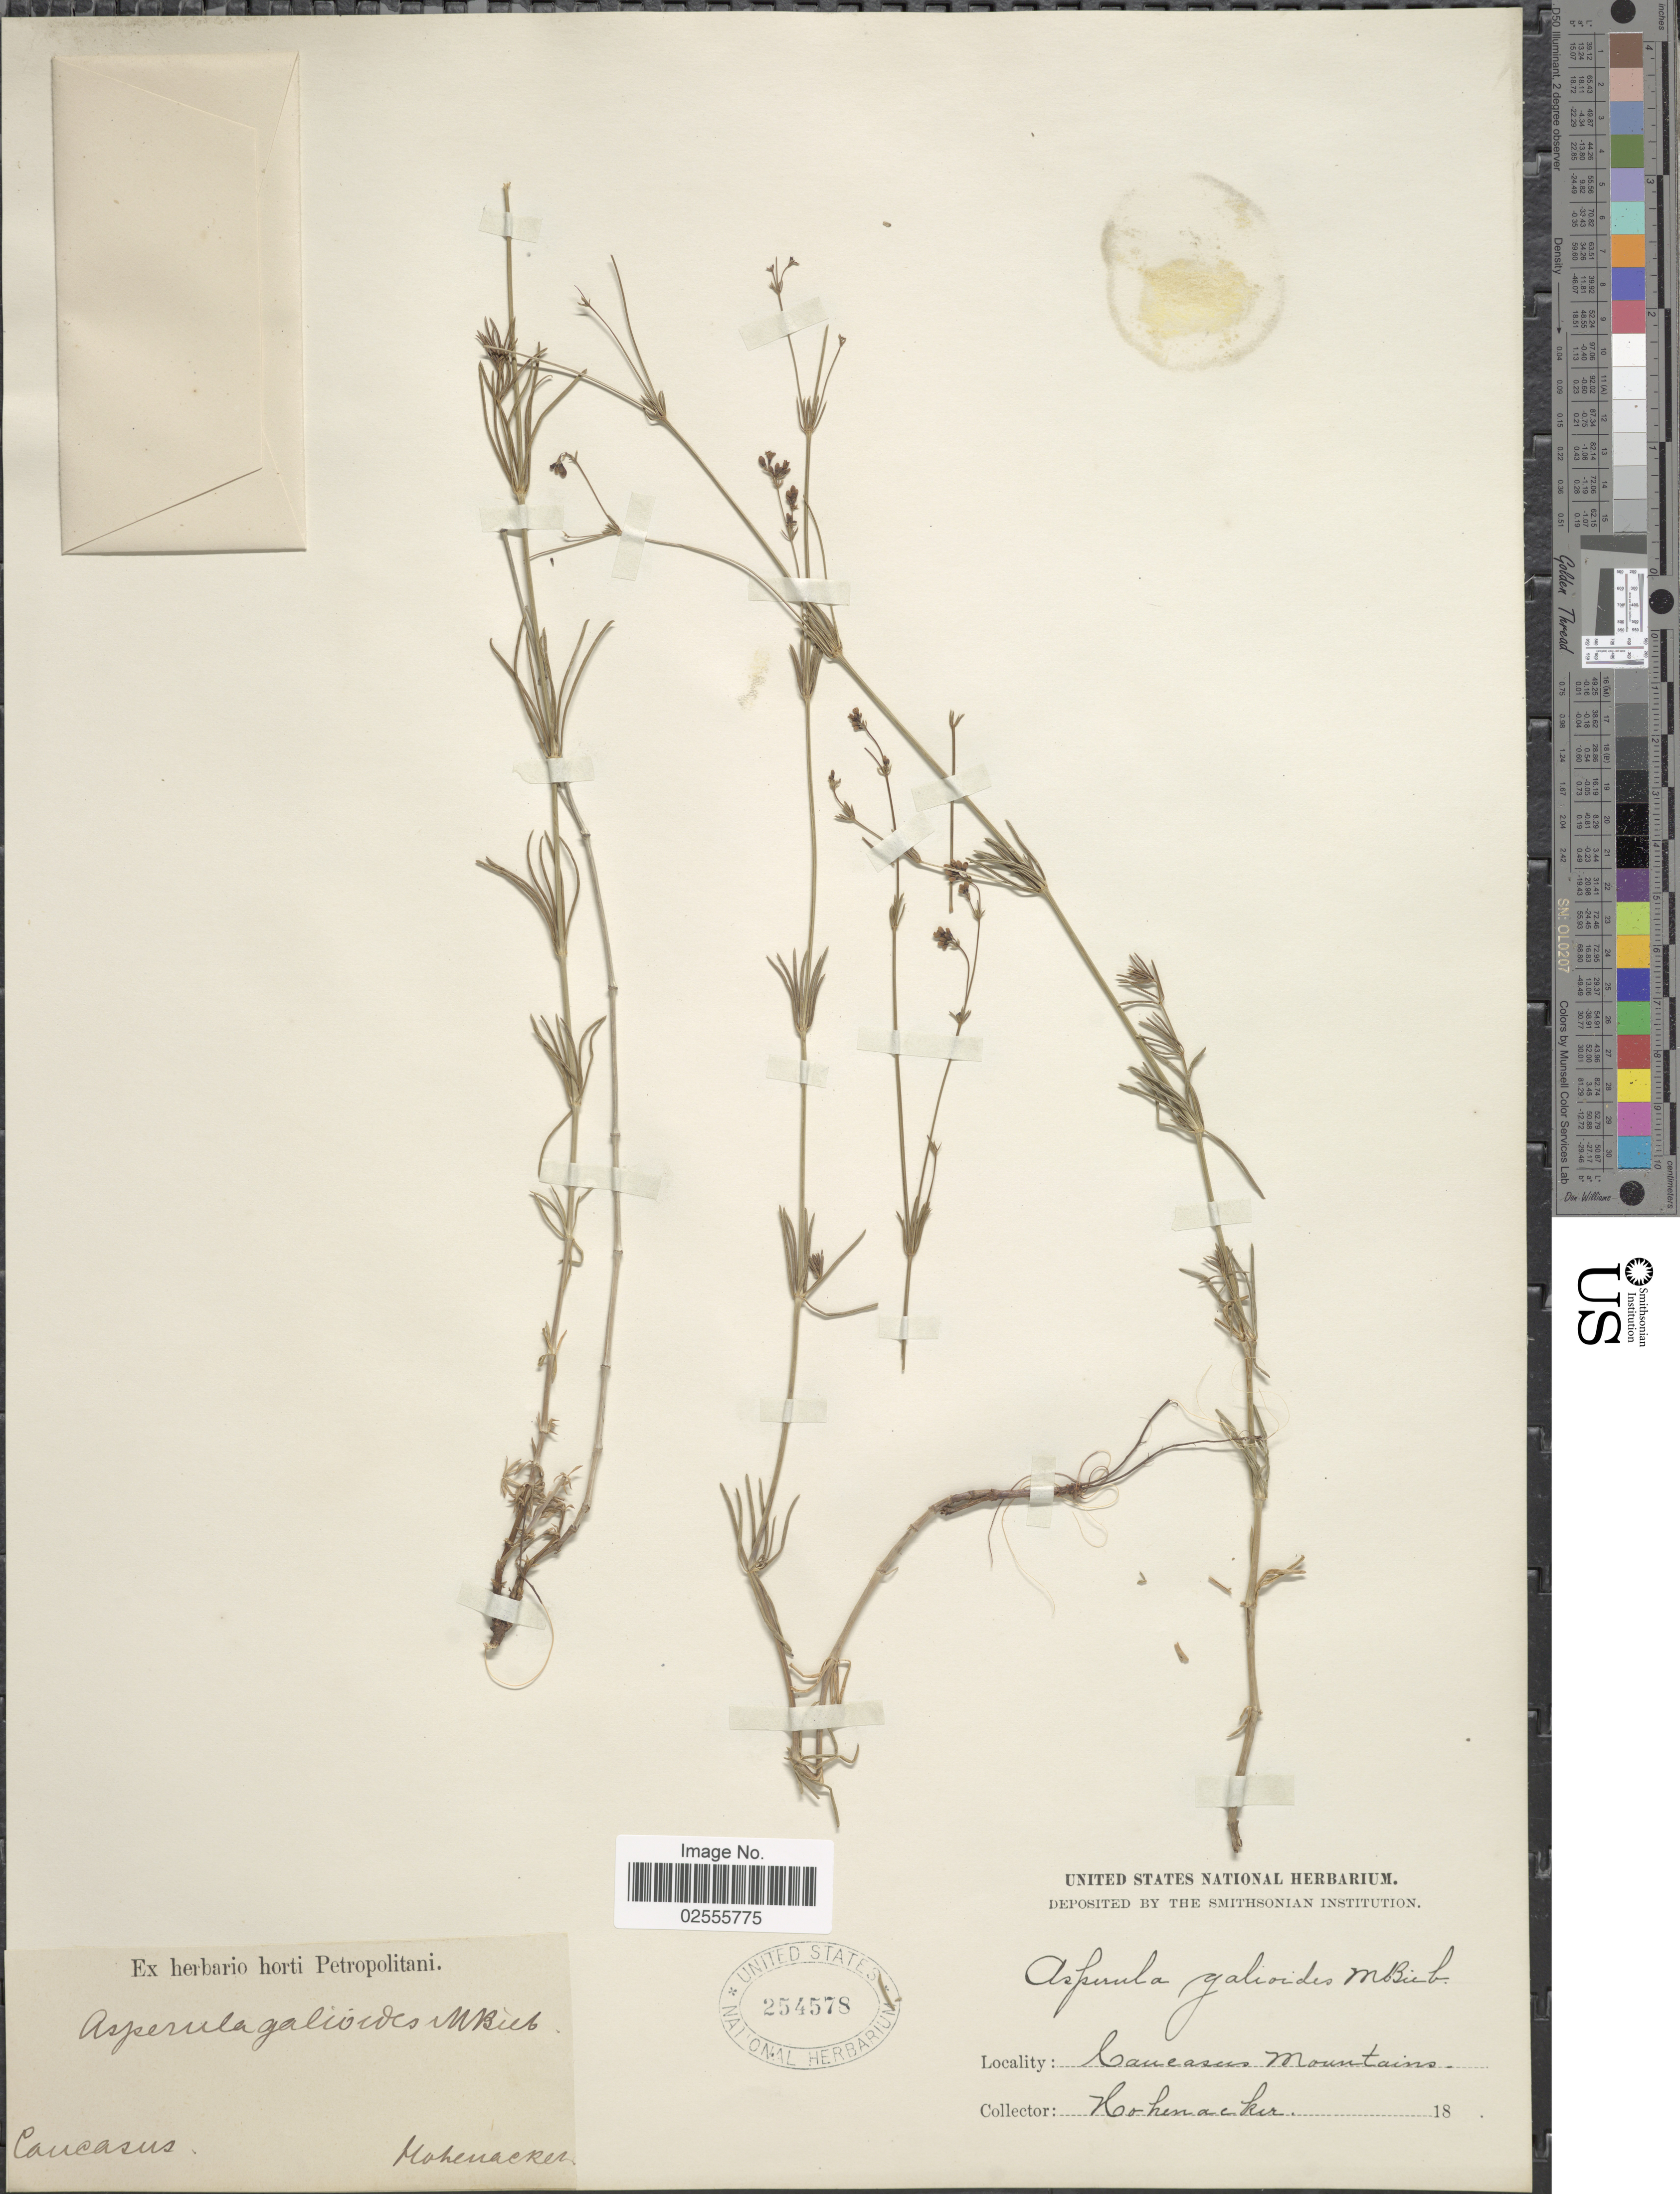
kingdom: Plantae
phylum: Tracheophyta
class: Magnoliopsida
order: Gentianales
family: Rubiaceae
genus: Asperula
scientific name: Asperula galioides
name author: M. Bieb.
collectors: Hohenacker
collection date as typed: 18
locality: Caucasus, Caucasus Mountains.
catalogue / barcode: US 254578